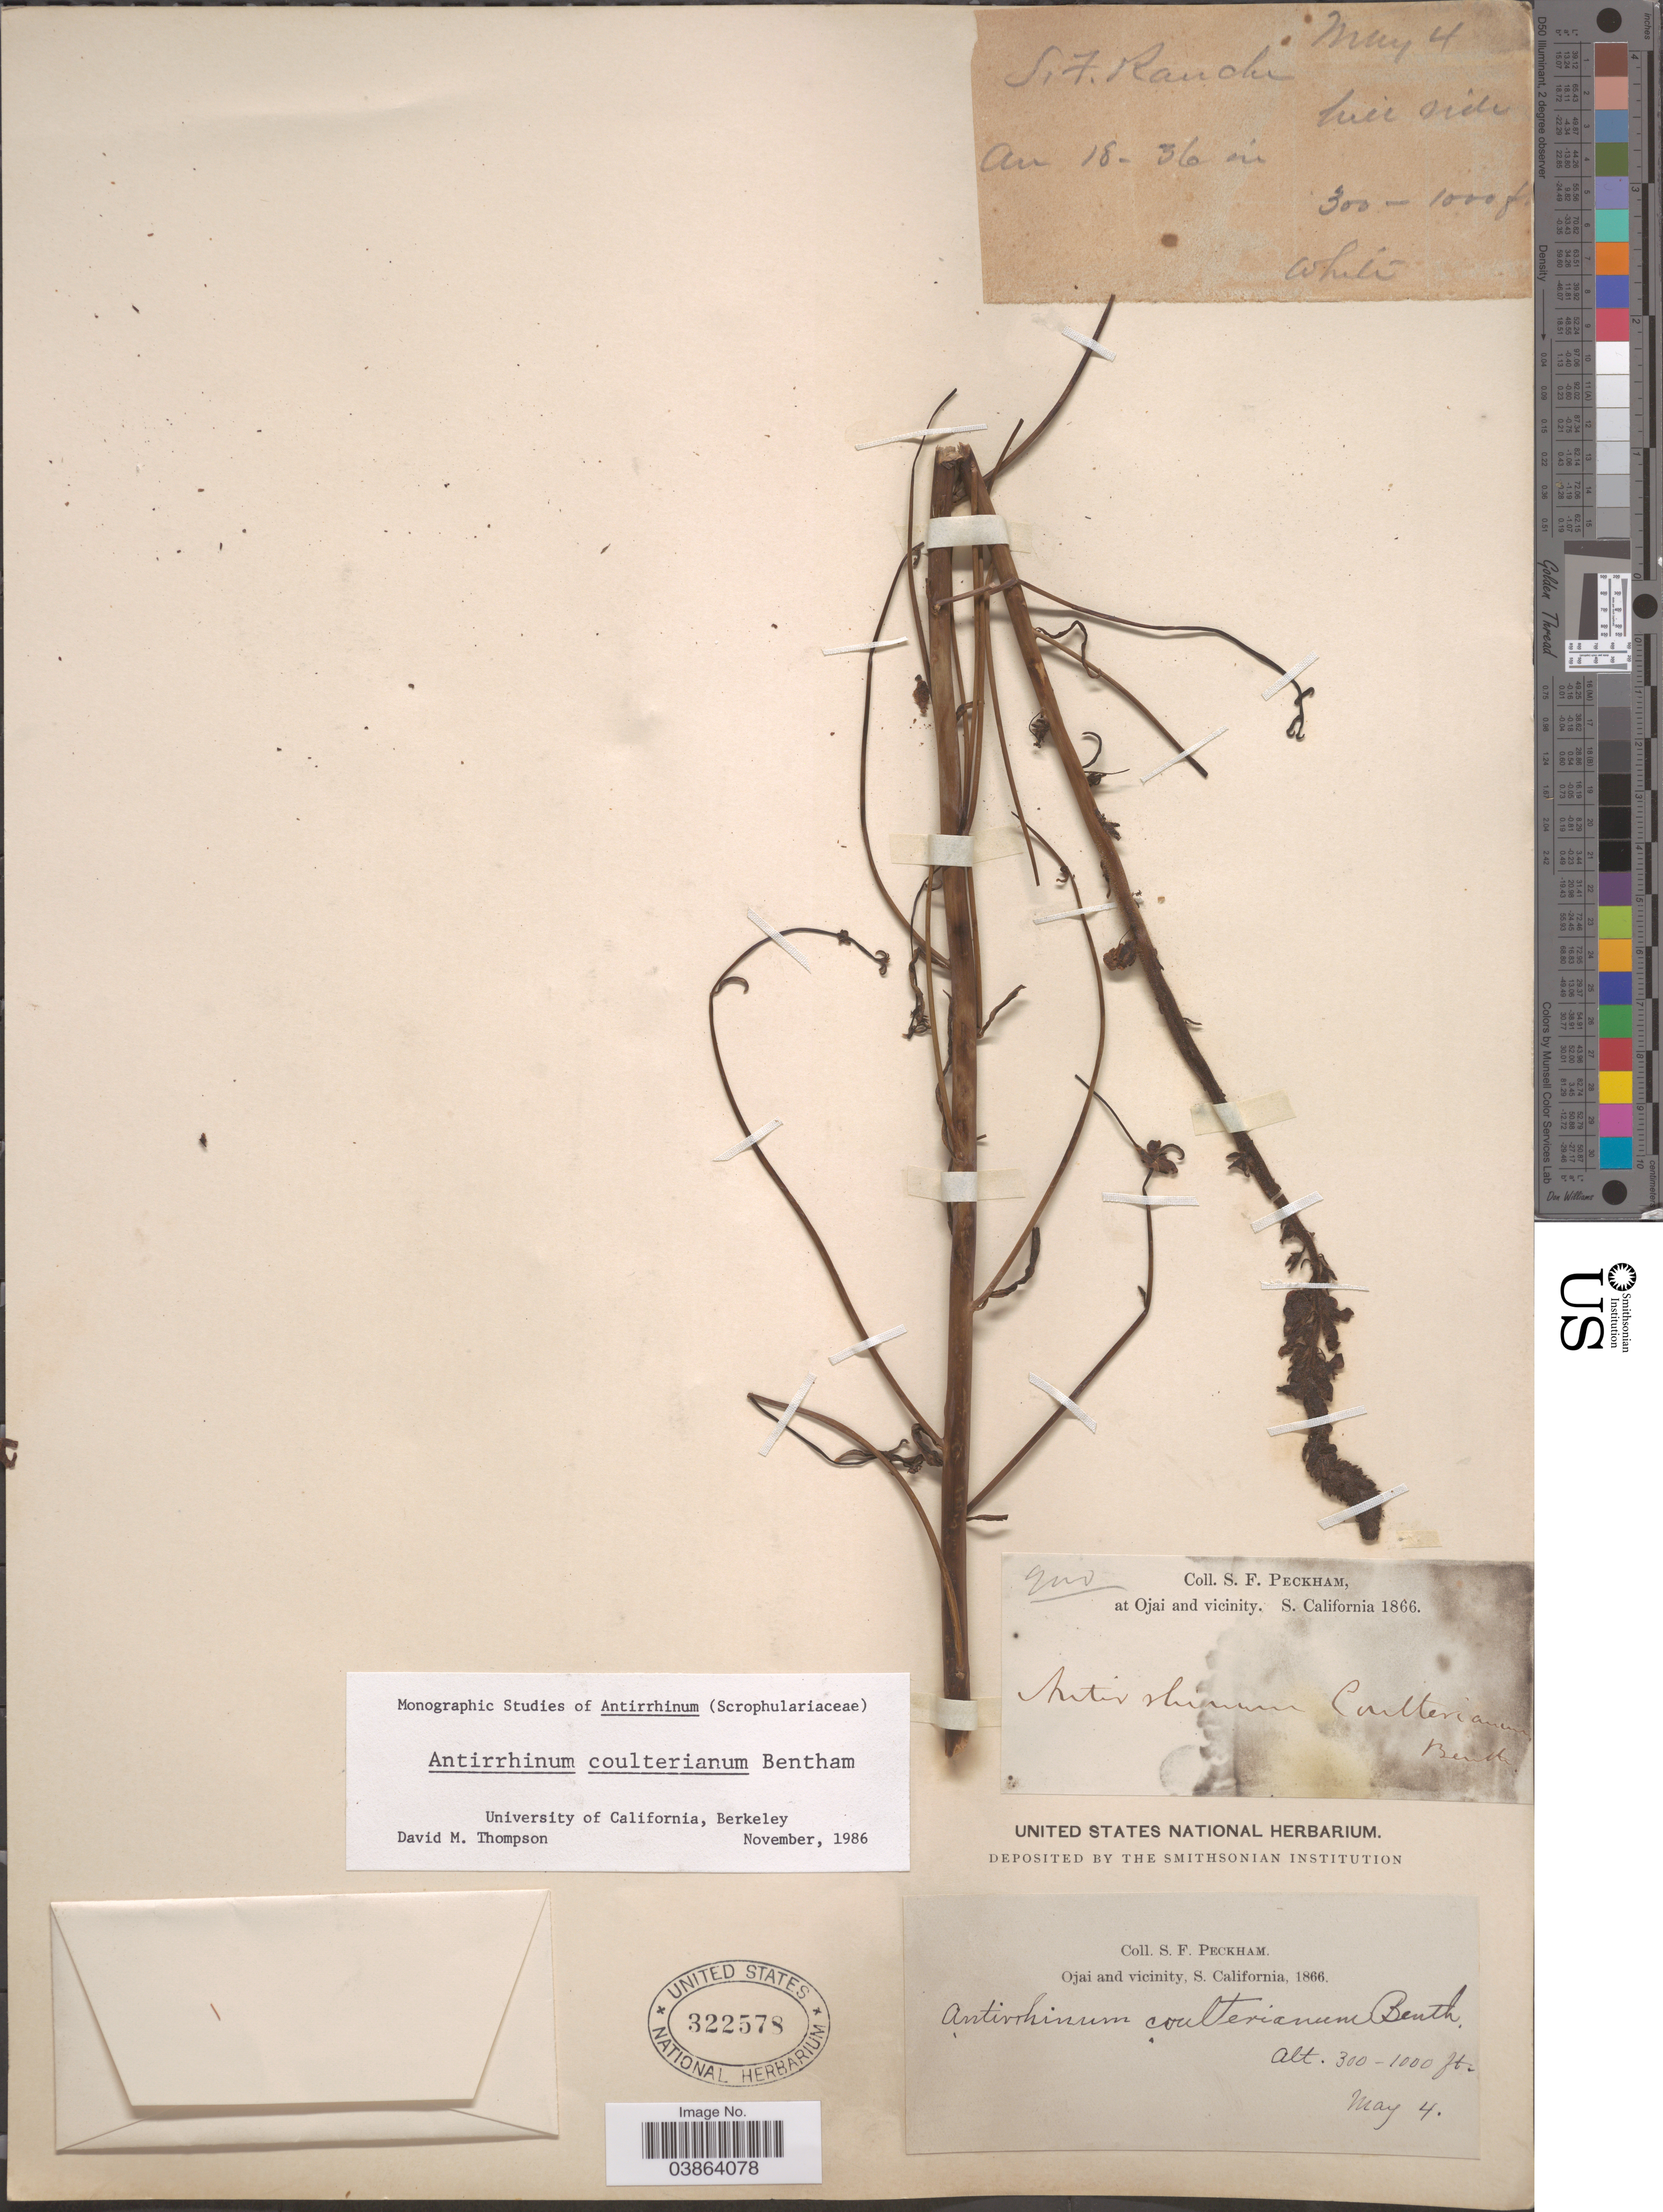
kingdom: Plantae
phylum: Tracheophyta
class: Magnoliopsida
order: Lamiales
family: Plantaginaceae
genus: Sairocarpus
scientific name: Sairocarpus coulterianus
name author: (Benth.) D.A. Sutton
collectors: S. Peckham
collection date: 1866-05-04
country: United States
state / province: California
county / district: Ventura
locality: Ojai and vicinity, S. California.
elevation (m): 91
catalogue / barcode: US 322578